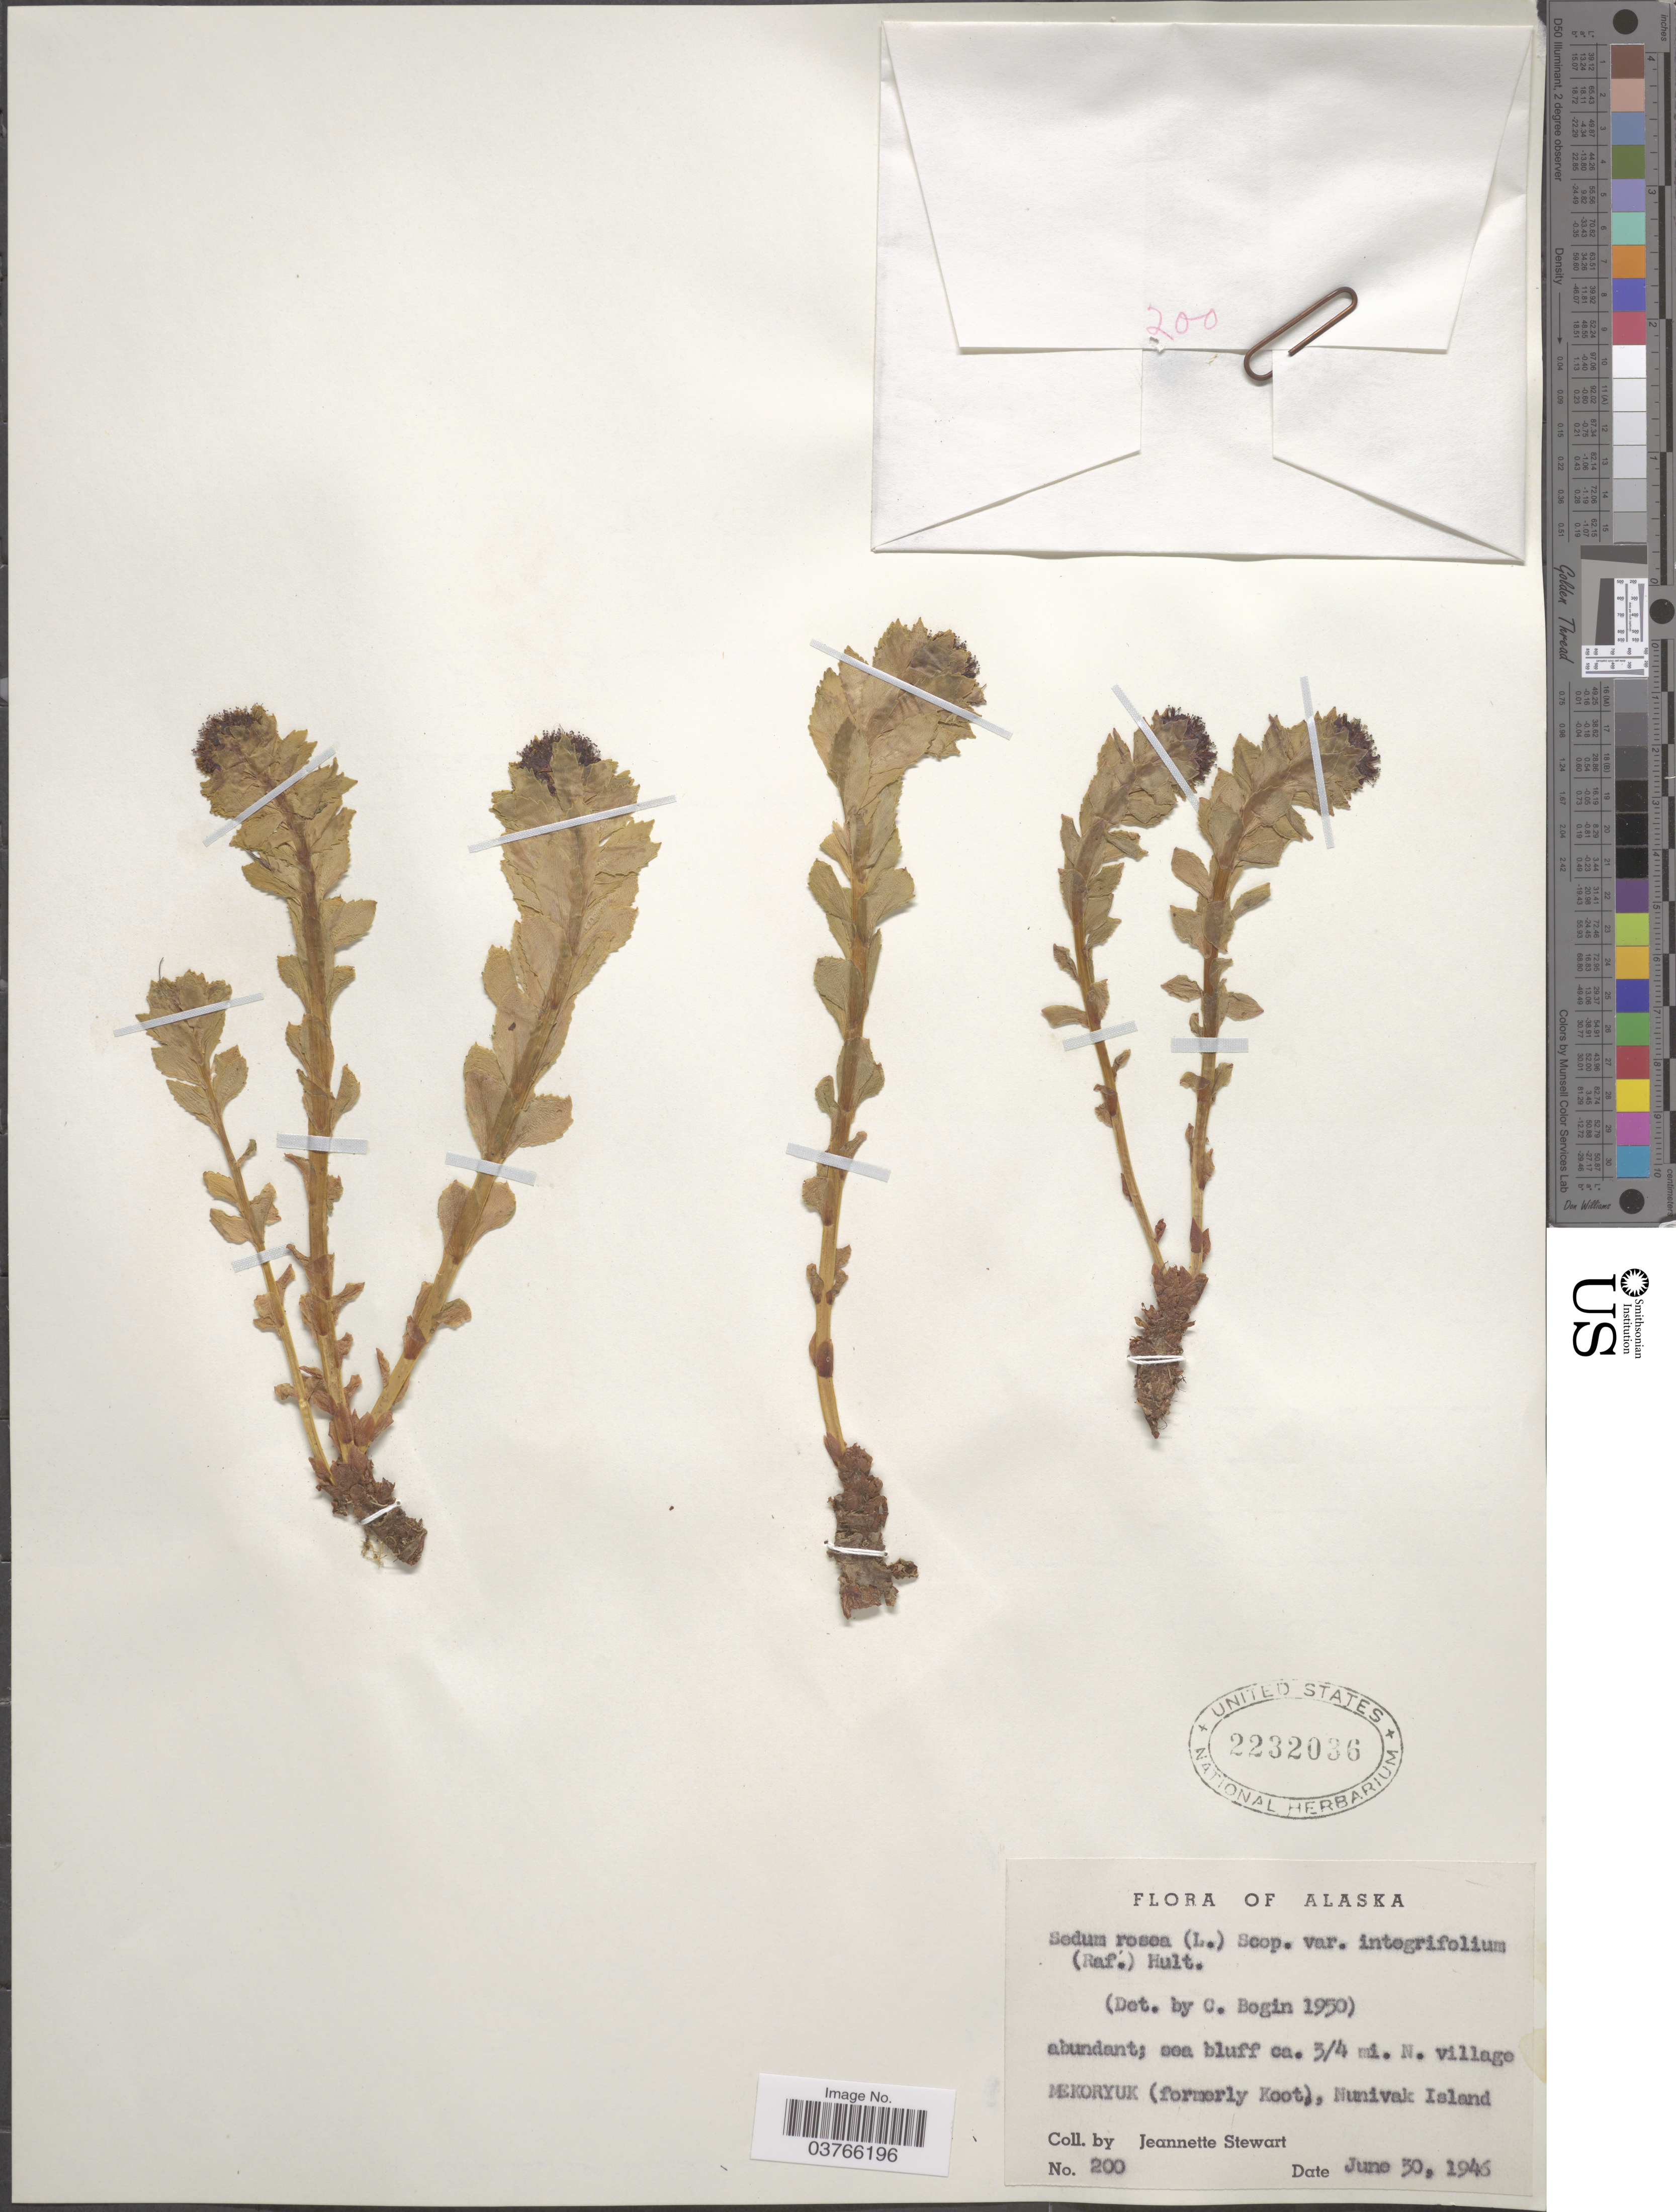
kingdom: Plantae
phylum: Tracheophyta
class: Magnoliopsida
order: Saxifragales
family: Crassulaceae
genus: Rhodiola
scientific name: Rhodiola integrifolia subsp. integrifolia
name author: Raf.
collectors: J. Stewart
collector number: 200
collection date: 1946-06-30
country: United States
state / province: Alaska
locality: Sea bluff ca. 3/4 mi. N. village Mekoryuk (formerly Koot), Nunivak Island.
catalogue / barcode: US 2232036